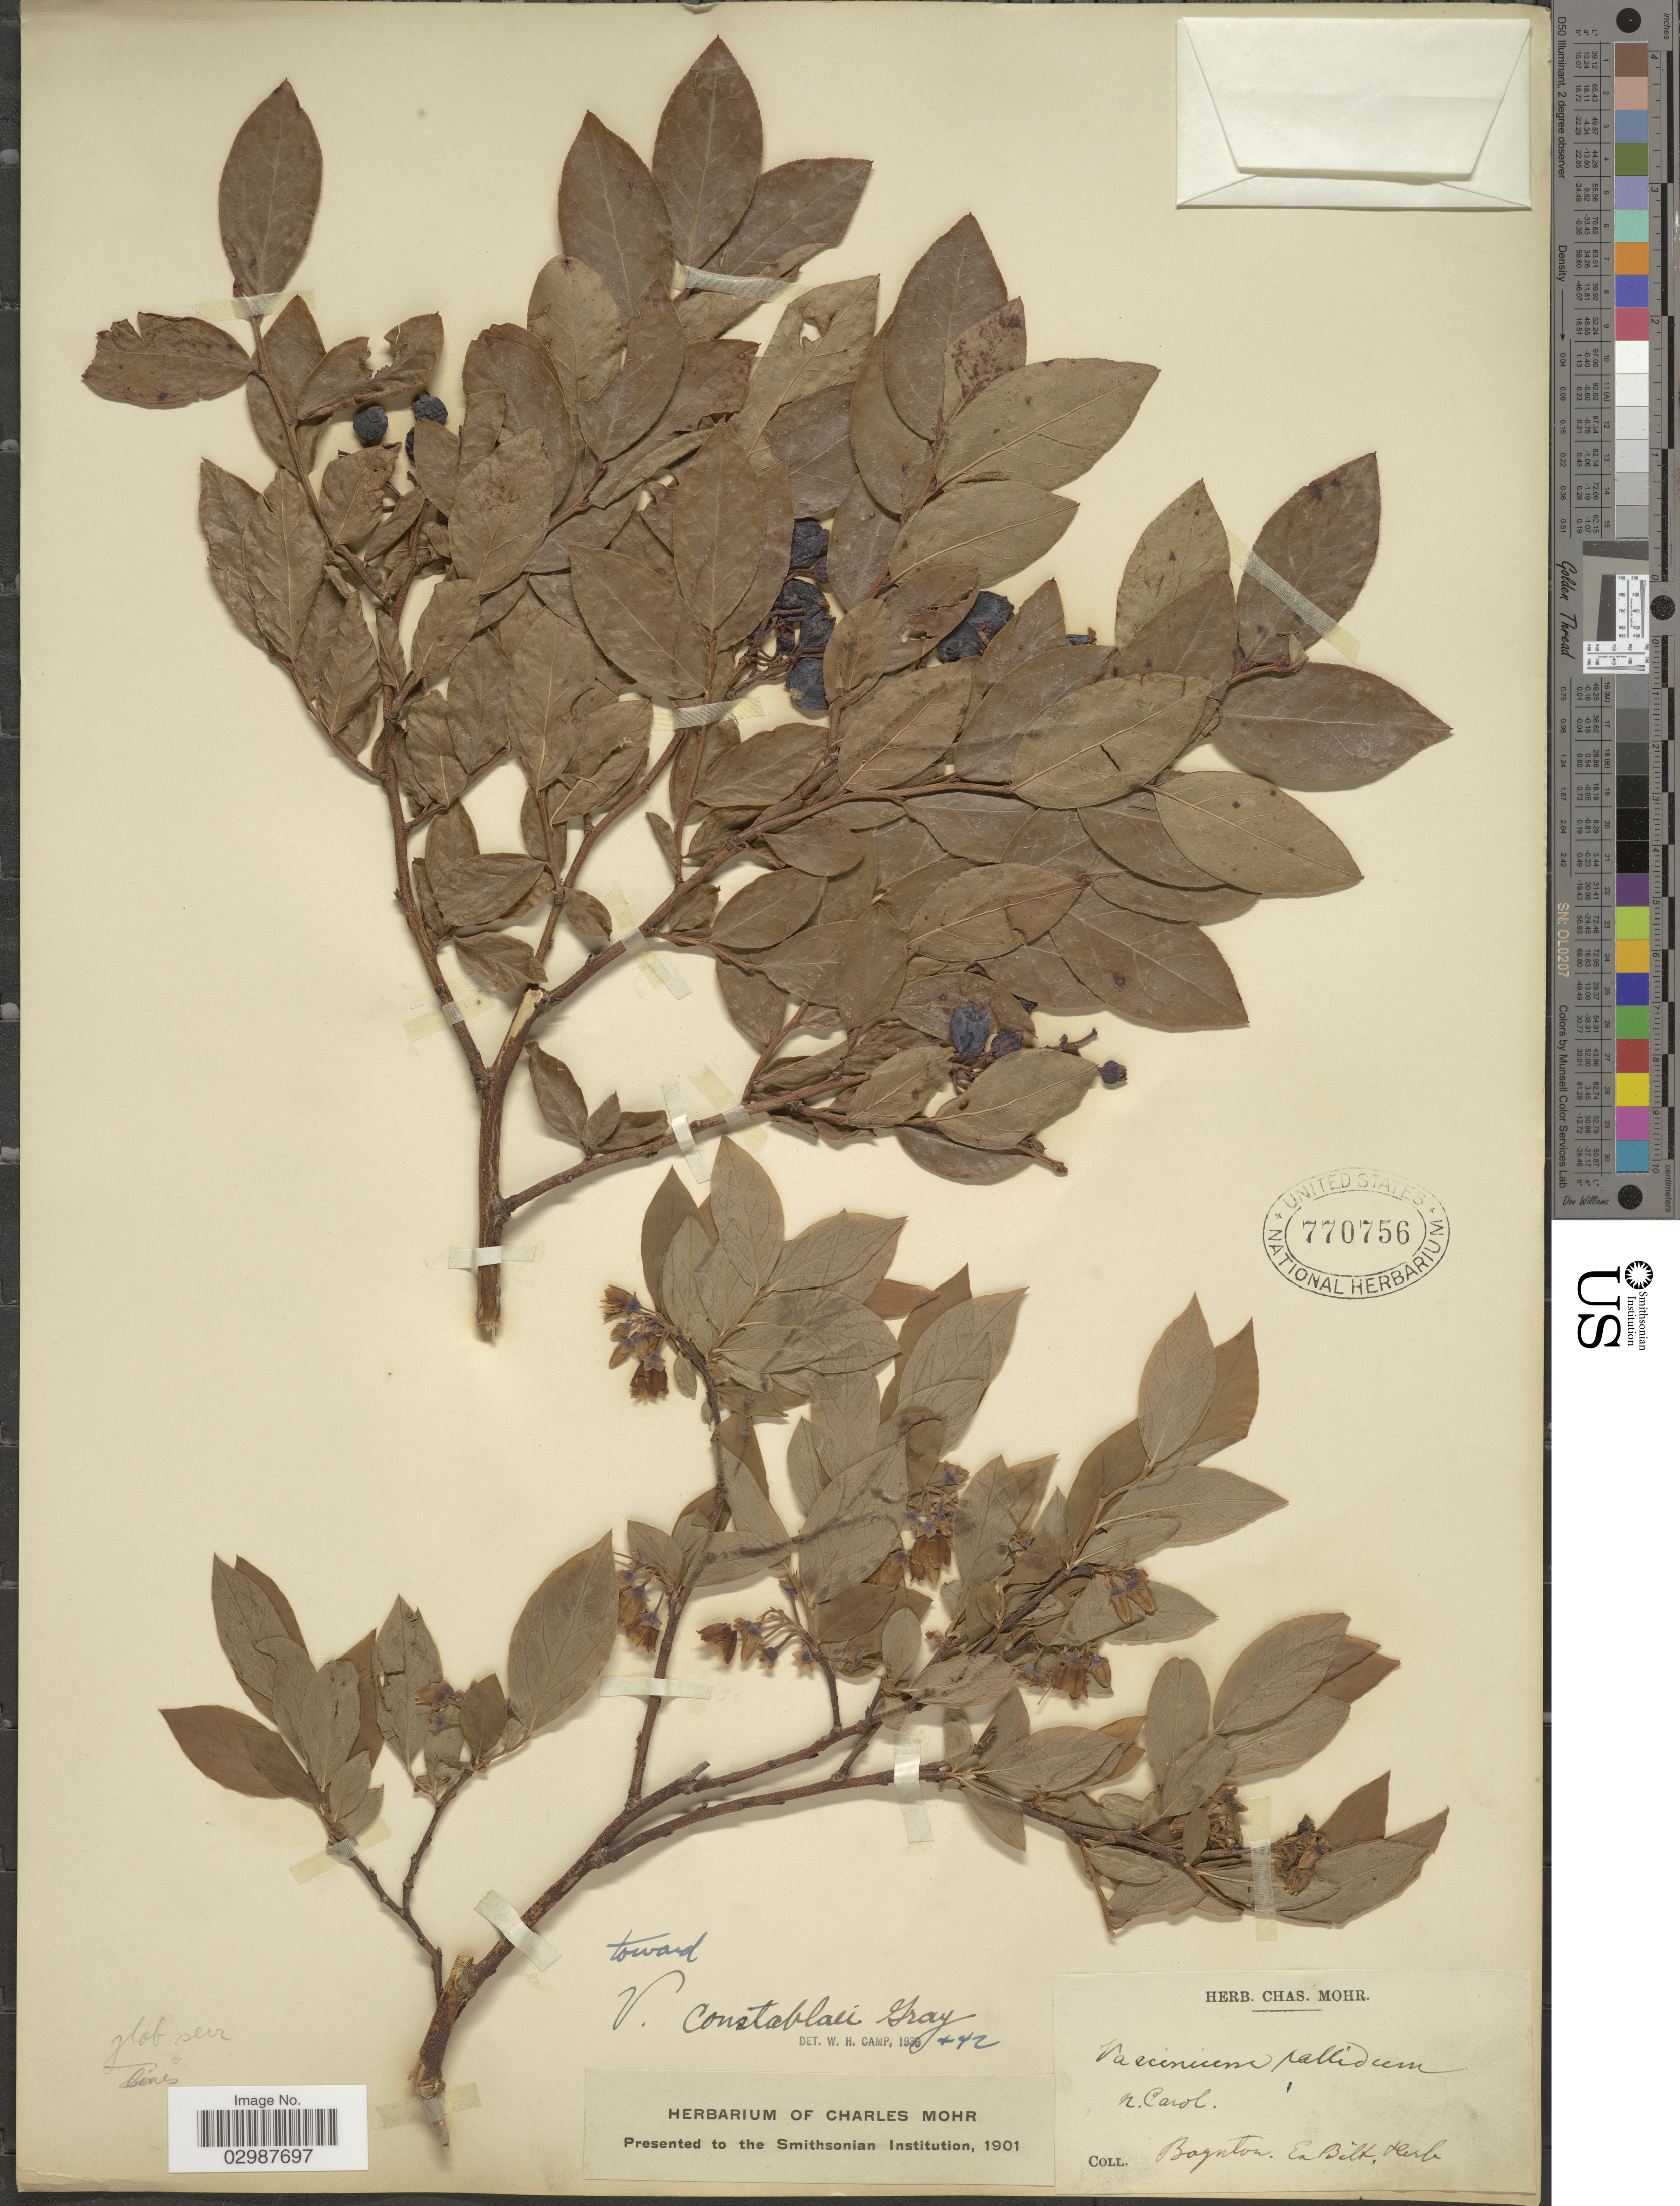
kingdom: Plantae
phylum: Tracheophyta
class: Magnoliopsida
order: Ericales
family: Ericaceae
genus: Vaccinium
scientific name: Vaccinium constablaei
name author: A. Gray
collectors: ex herb. Biltmore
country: United States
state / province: North Carolina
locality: Boynton.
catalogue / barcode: US 770756